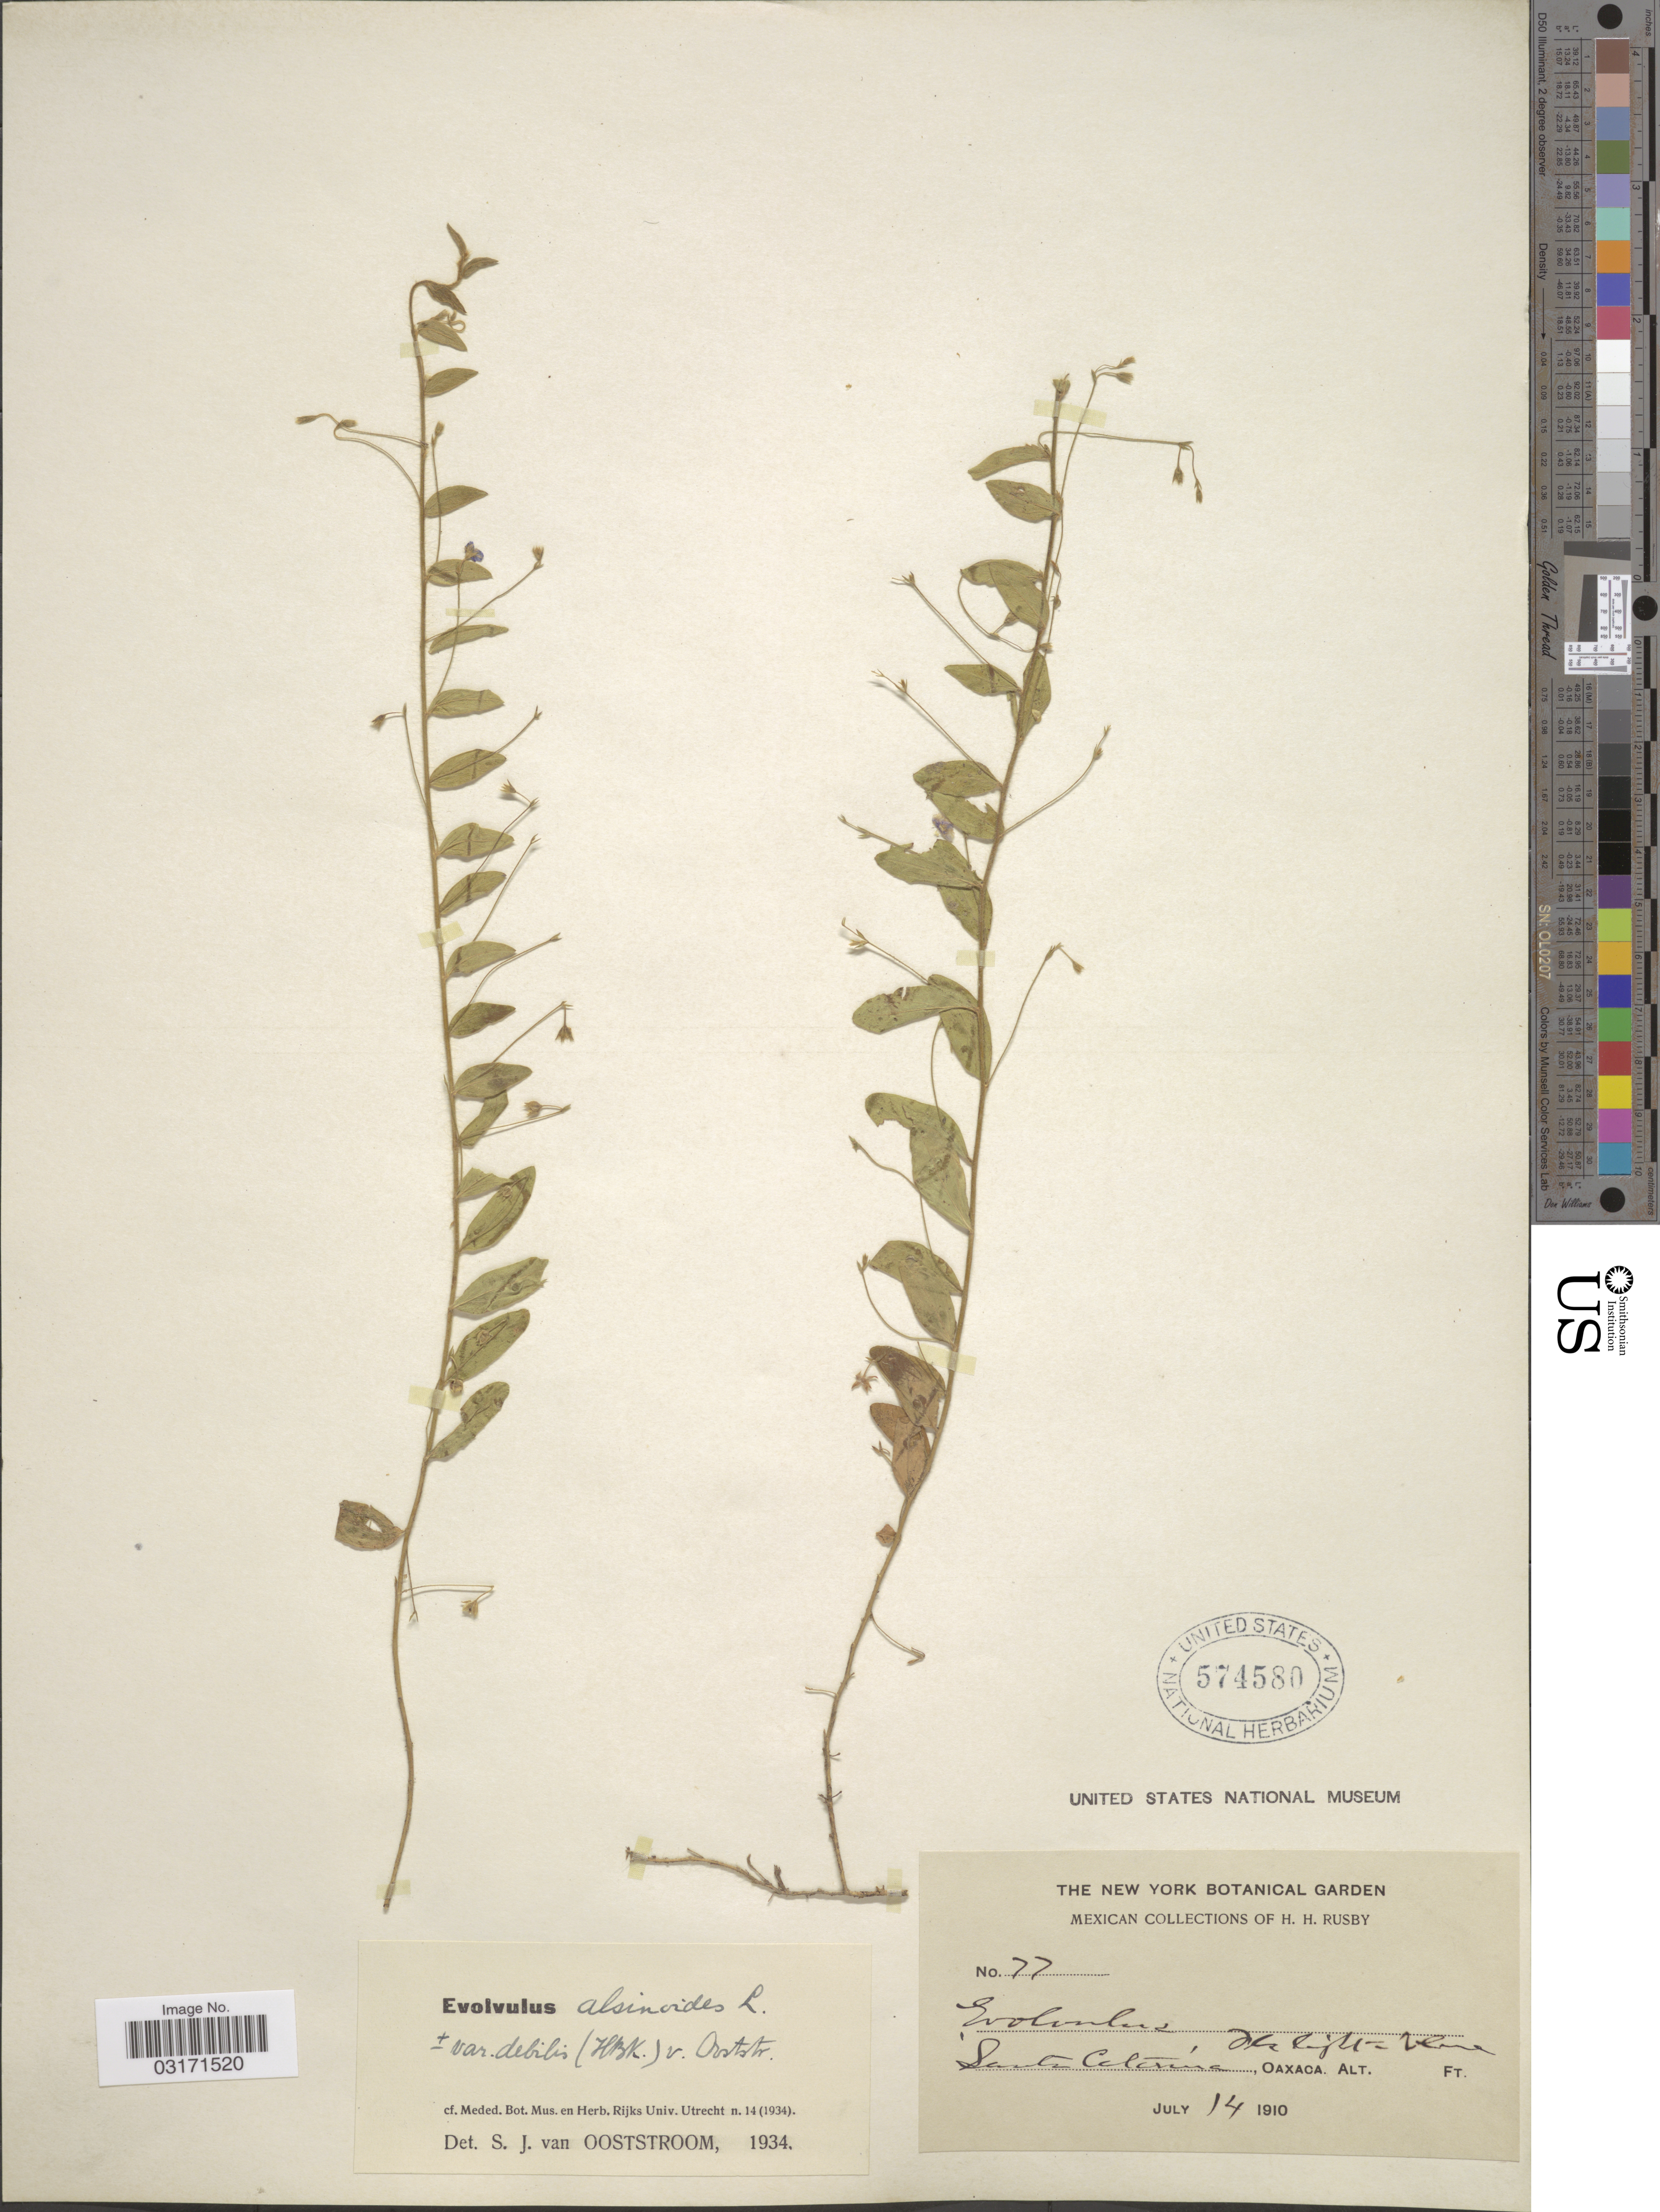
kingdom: Plantae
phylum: Tracheophyta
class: Magnoliopsida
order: Solanales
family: Convolvulaceae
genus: Evolvulus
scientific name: Evolvulus alsinoides var. debilis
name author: (Kunth) Ooststr.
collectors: H. H. Rusby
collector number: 77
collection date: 1910-07-14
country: Mexico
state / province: Oaxaca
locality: Santa Catarina, Oaxaca.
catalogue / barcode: US 574580